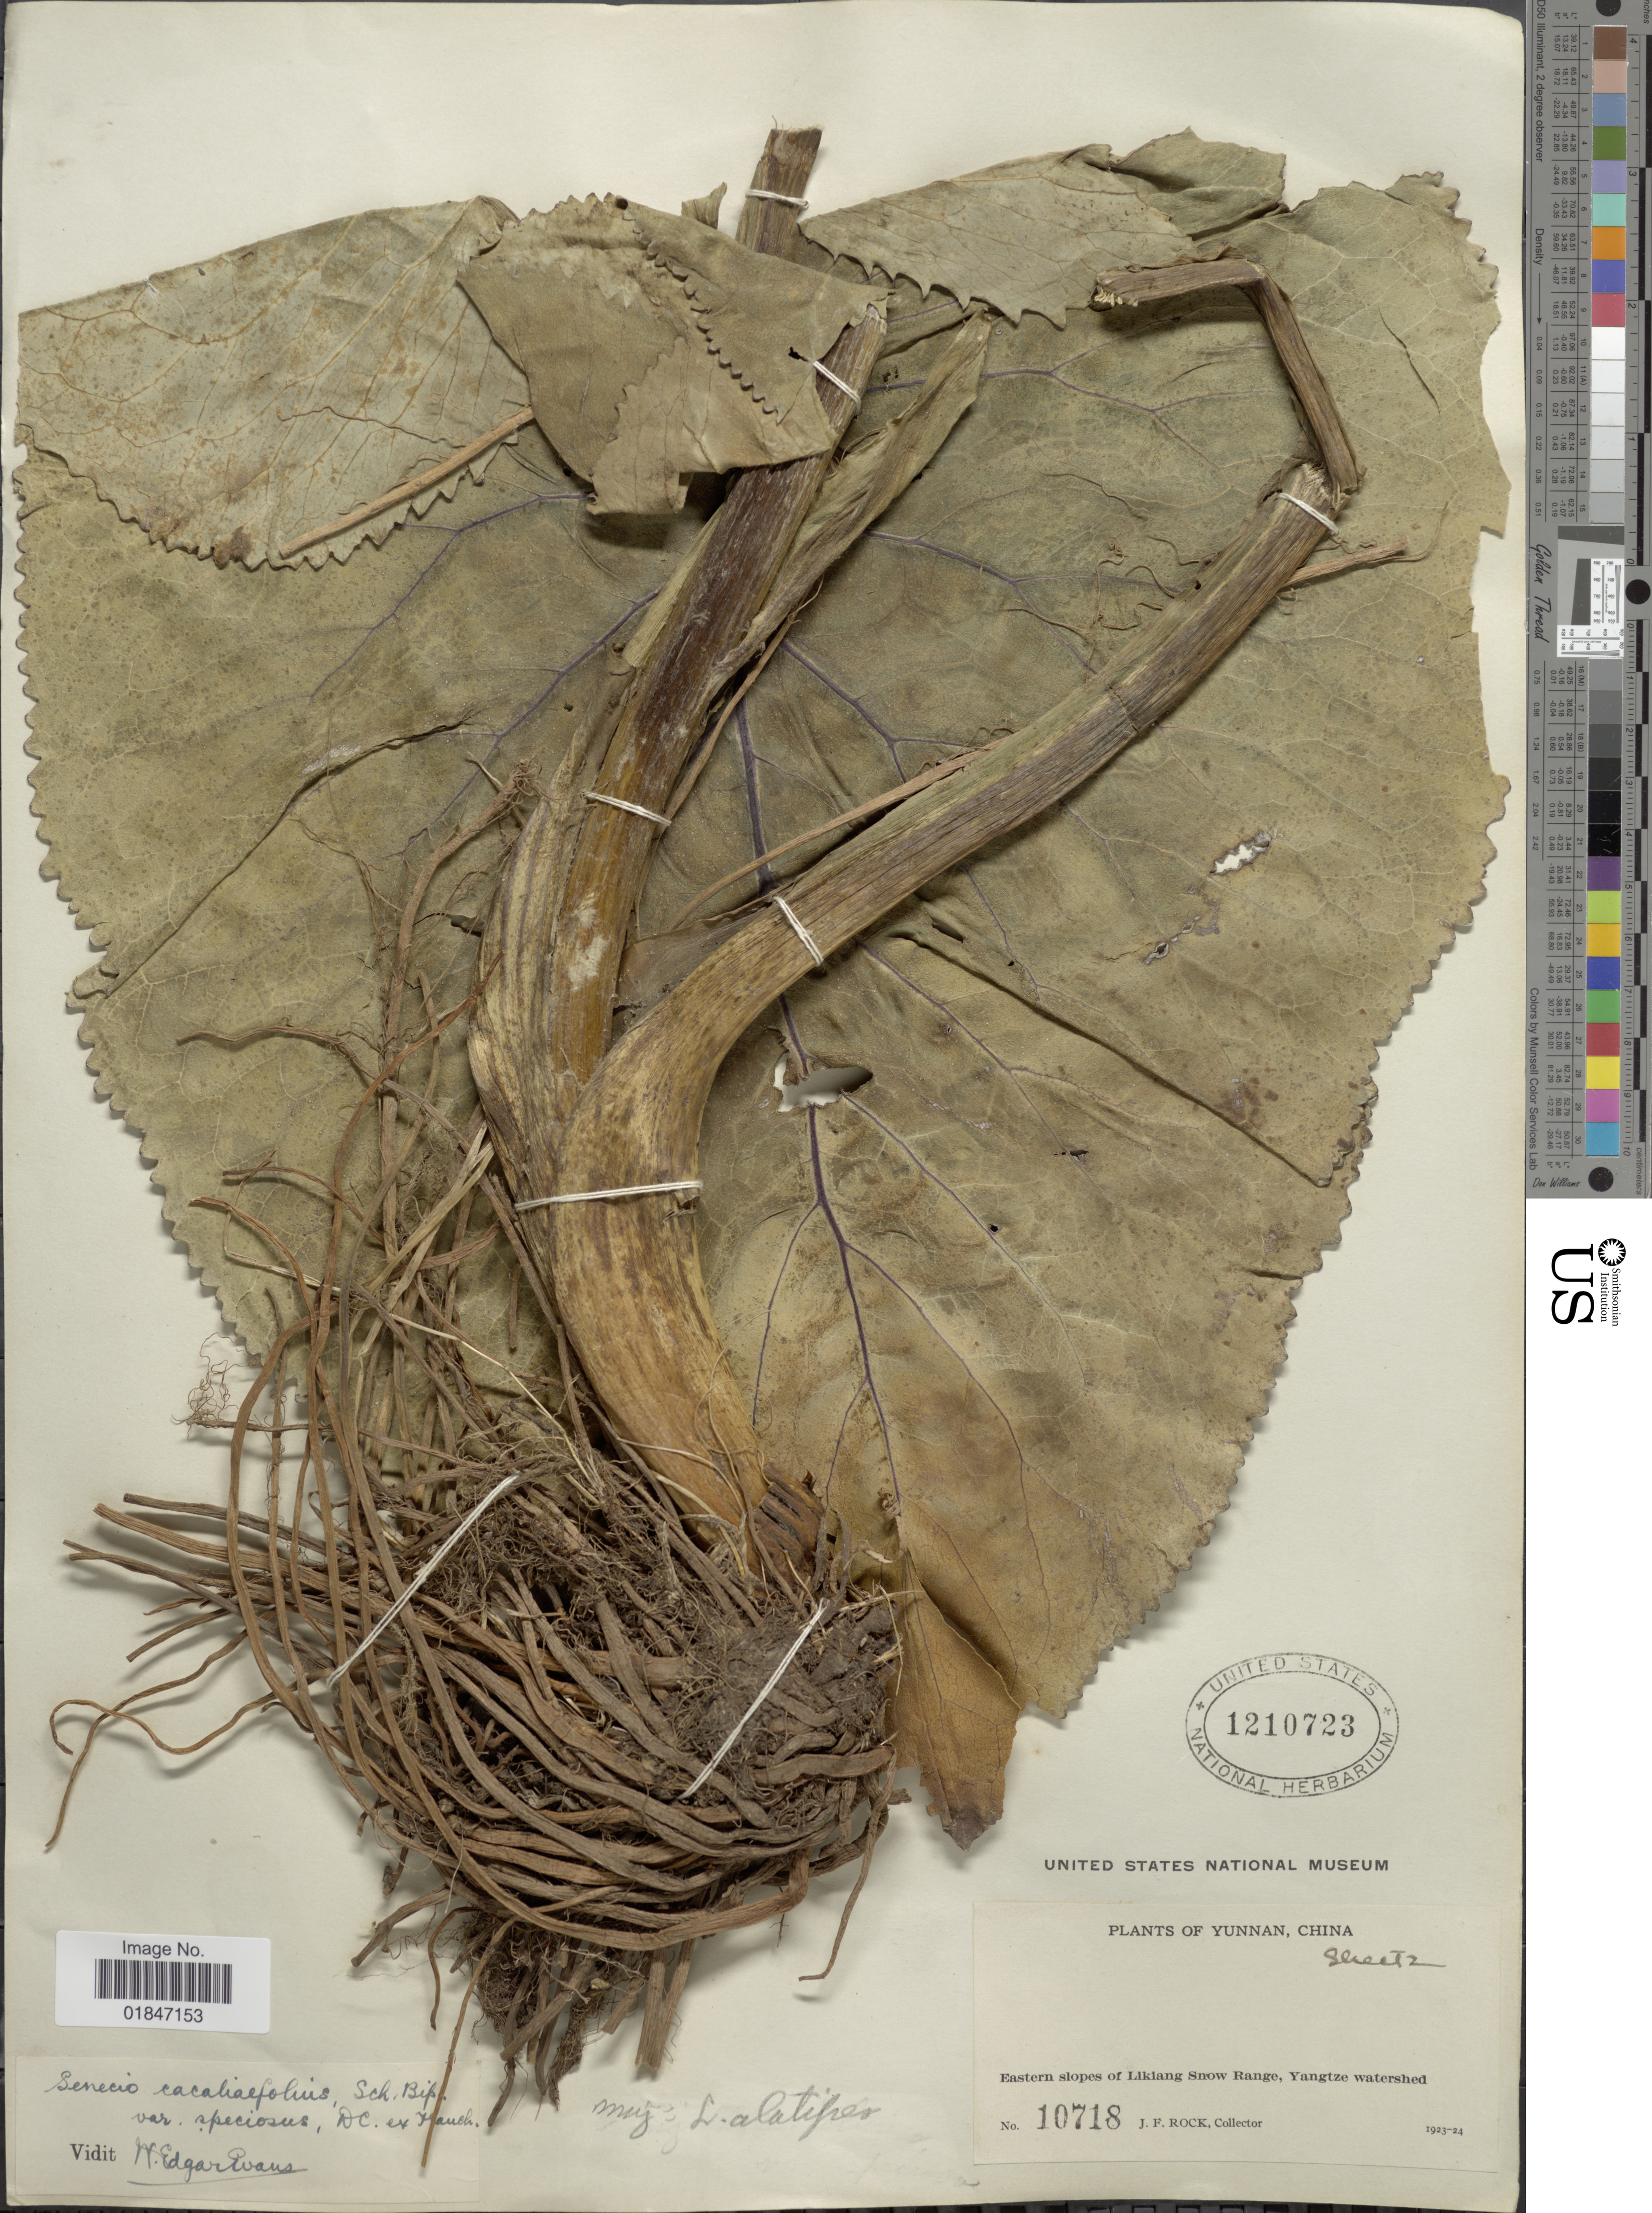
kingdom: Plantae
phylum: Tracheophyta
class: Magnoliopsida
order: Asterales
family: Asteraceae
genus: Ligularia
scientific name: Ligularia alatipes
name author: Hand.-Mazz.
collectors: J. Rock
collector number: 10718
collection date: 1923/1924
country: China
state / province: Yunnan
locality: Yunnan, China. Eastern slope of Likiang Snow Range, Yangtze watershed.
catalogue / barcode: US 1210723